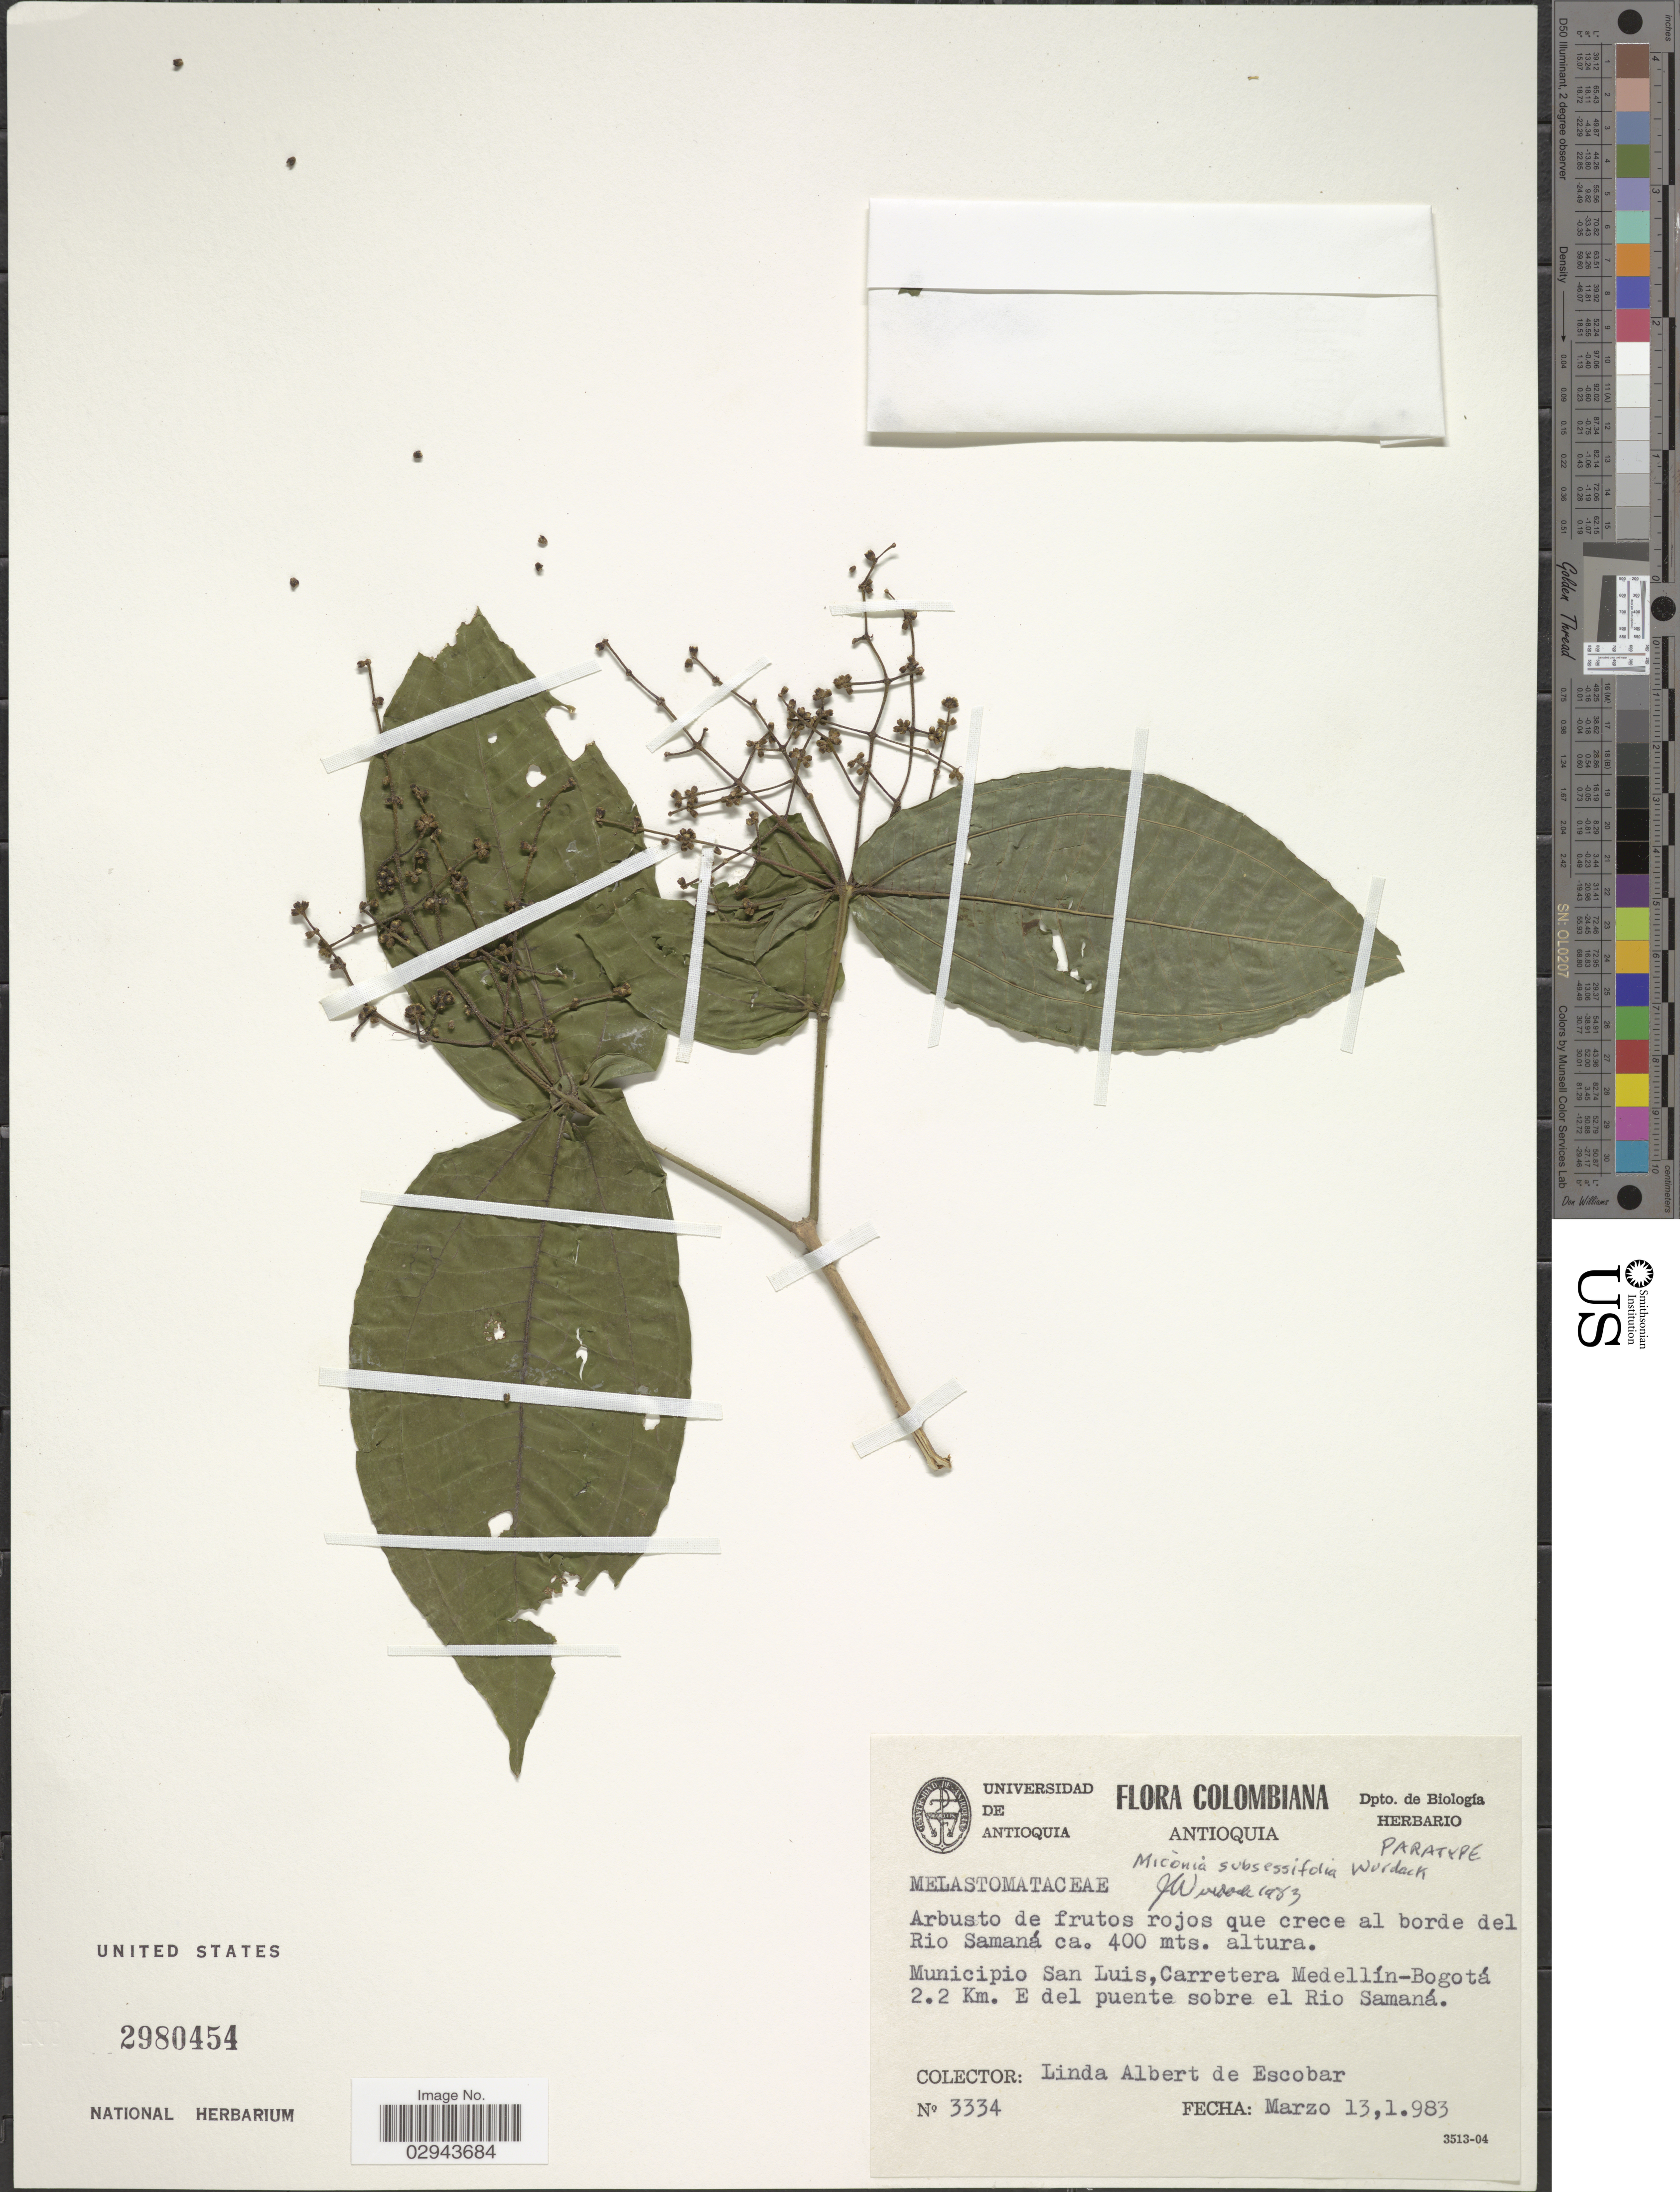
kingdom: Plantae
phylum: Tracheophyta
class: Magnoliopsida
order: Myrtales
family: Melastomataceae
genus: Miconia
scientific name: Miconia subsessilifolia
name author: Wurdack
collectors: L. K. de Escobar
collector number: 3334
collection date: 1983-03-13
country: Colombia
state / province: Antioquia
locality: Al borde del Rio Samaná. Municipio San Luis, Carretera Medellín-Bogotá 2.2 Km. E del puente sobre el Rio Samaná.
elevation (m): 400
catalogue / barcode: US 2980454